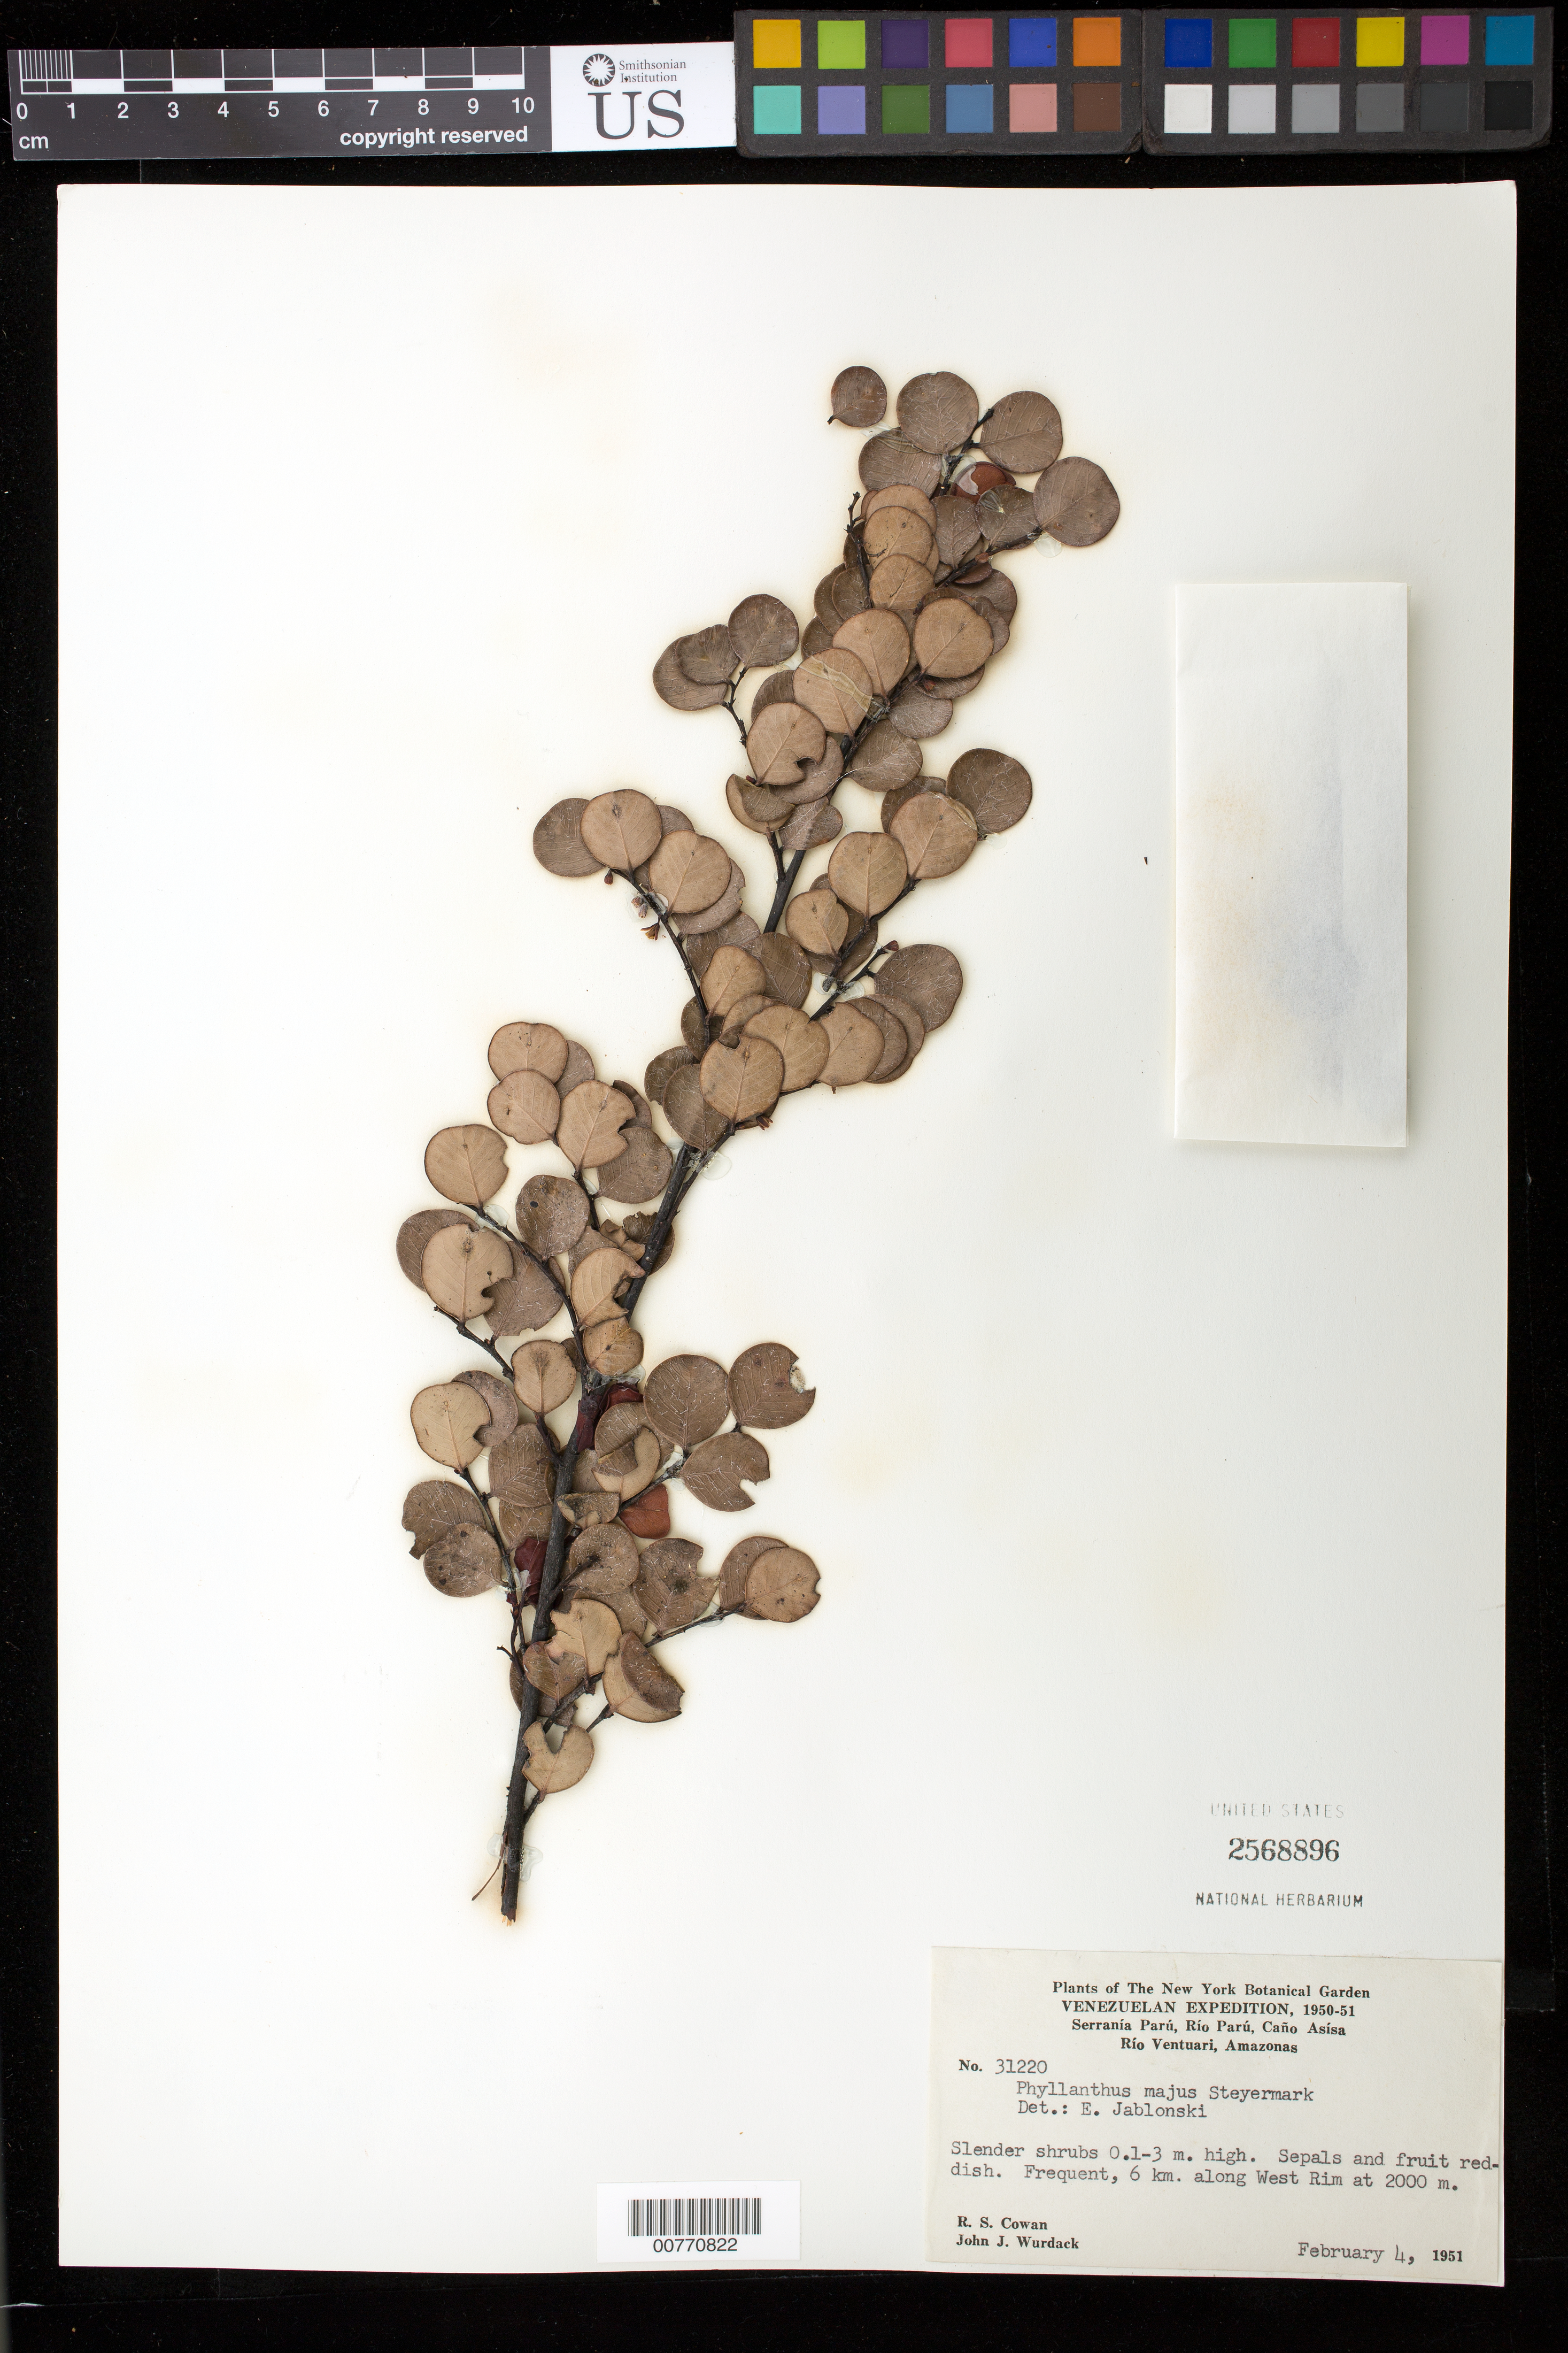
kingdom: Plantae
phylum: Tracheophyta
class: Magnoliopsida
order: Malpighiales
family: Phyllanthaceae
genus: Phyllanthus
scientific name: Phyllanthus majus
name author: Steyerm.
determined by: Jablonski, E. F.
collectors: R. S. Cowan & J. J. Wurdack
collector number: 31220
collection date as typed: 4-Feb-51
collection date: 1951-02-04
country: Venezuela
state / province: Amazonas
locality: Serranía Parú, along West Rim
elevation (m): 2000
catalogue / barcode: US 2568896